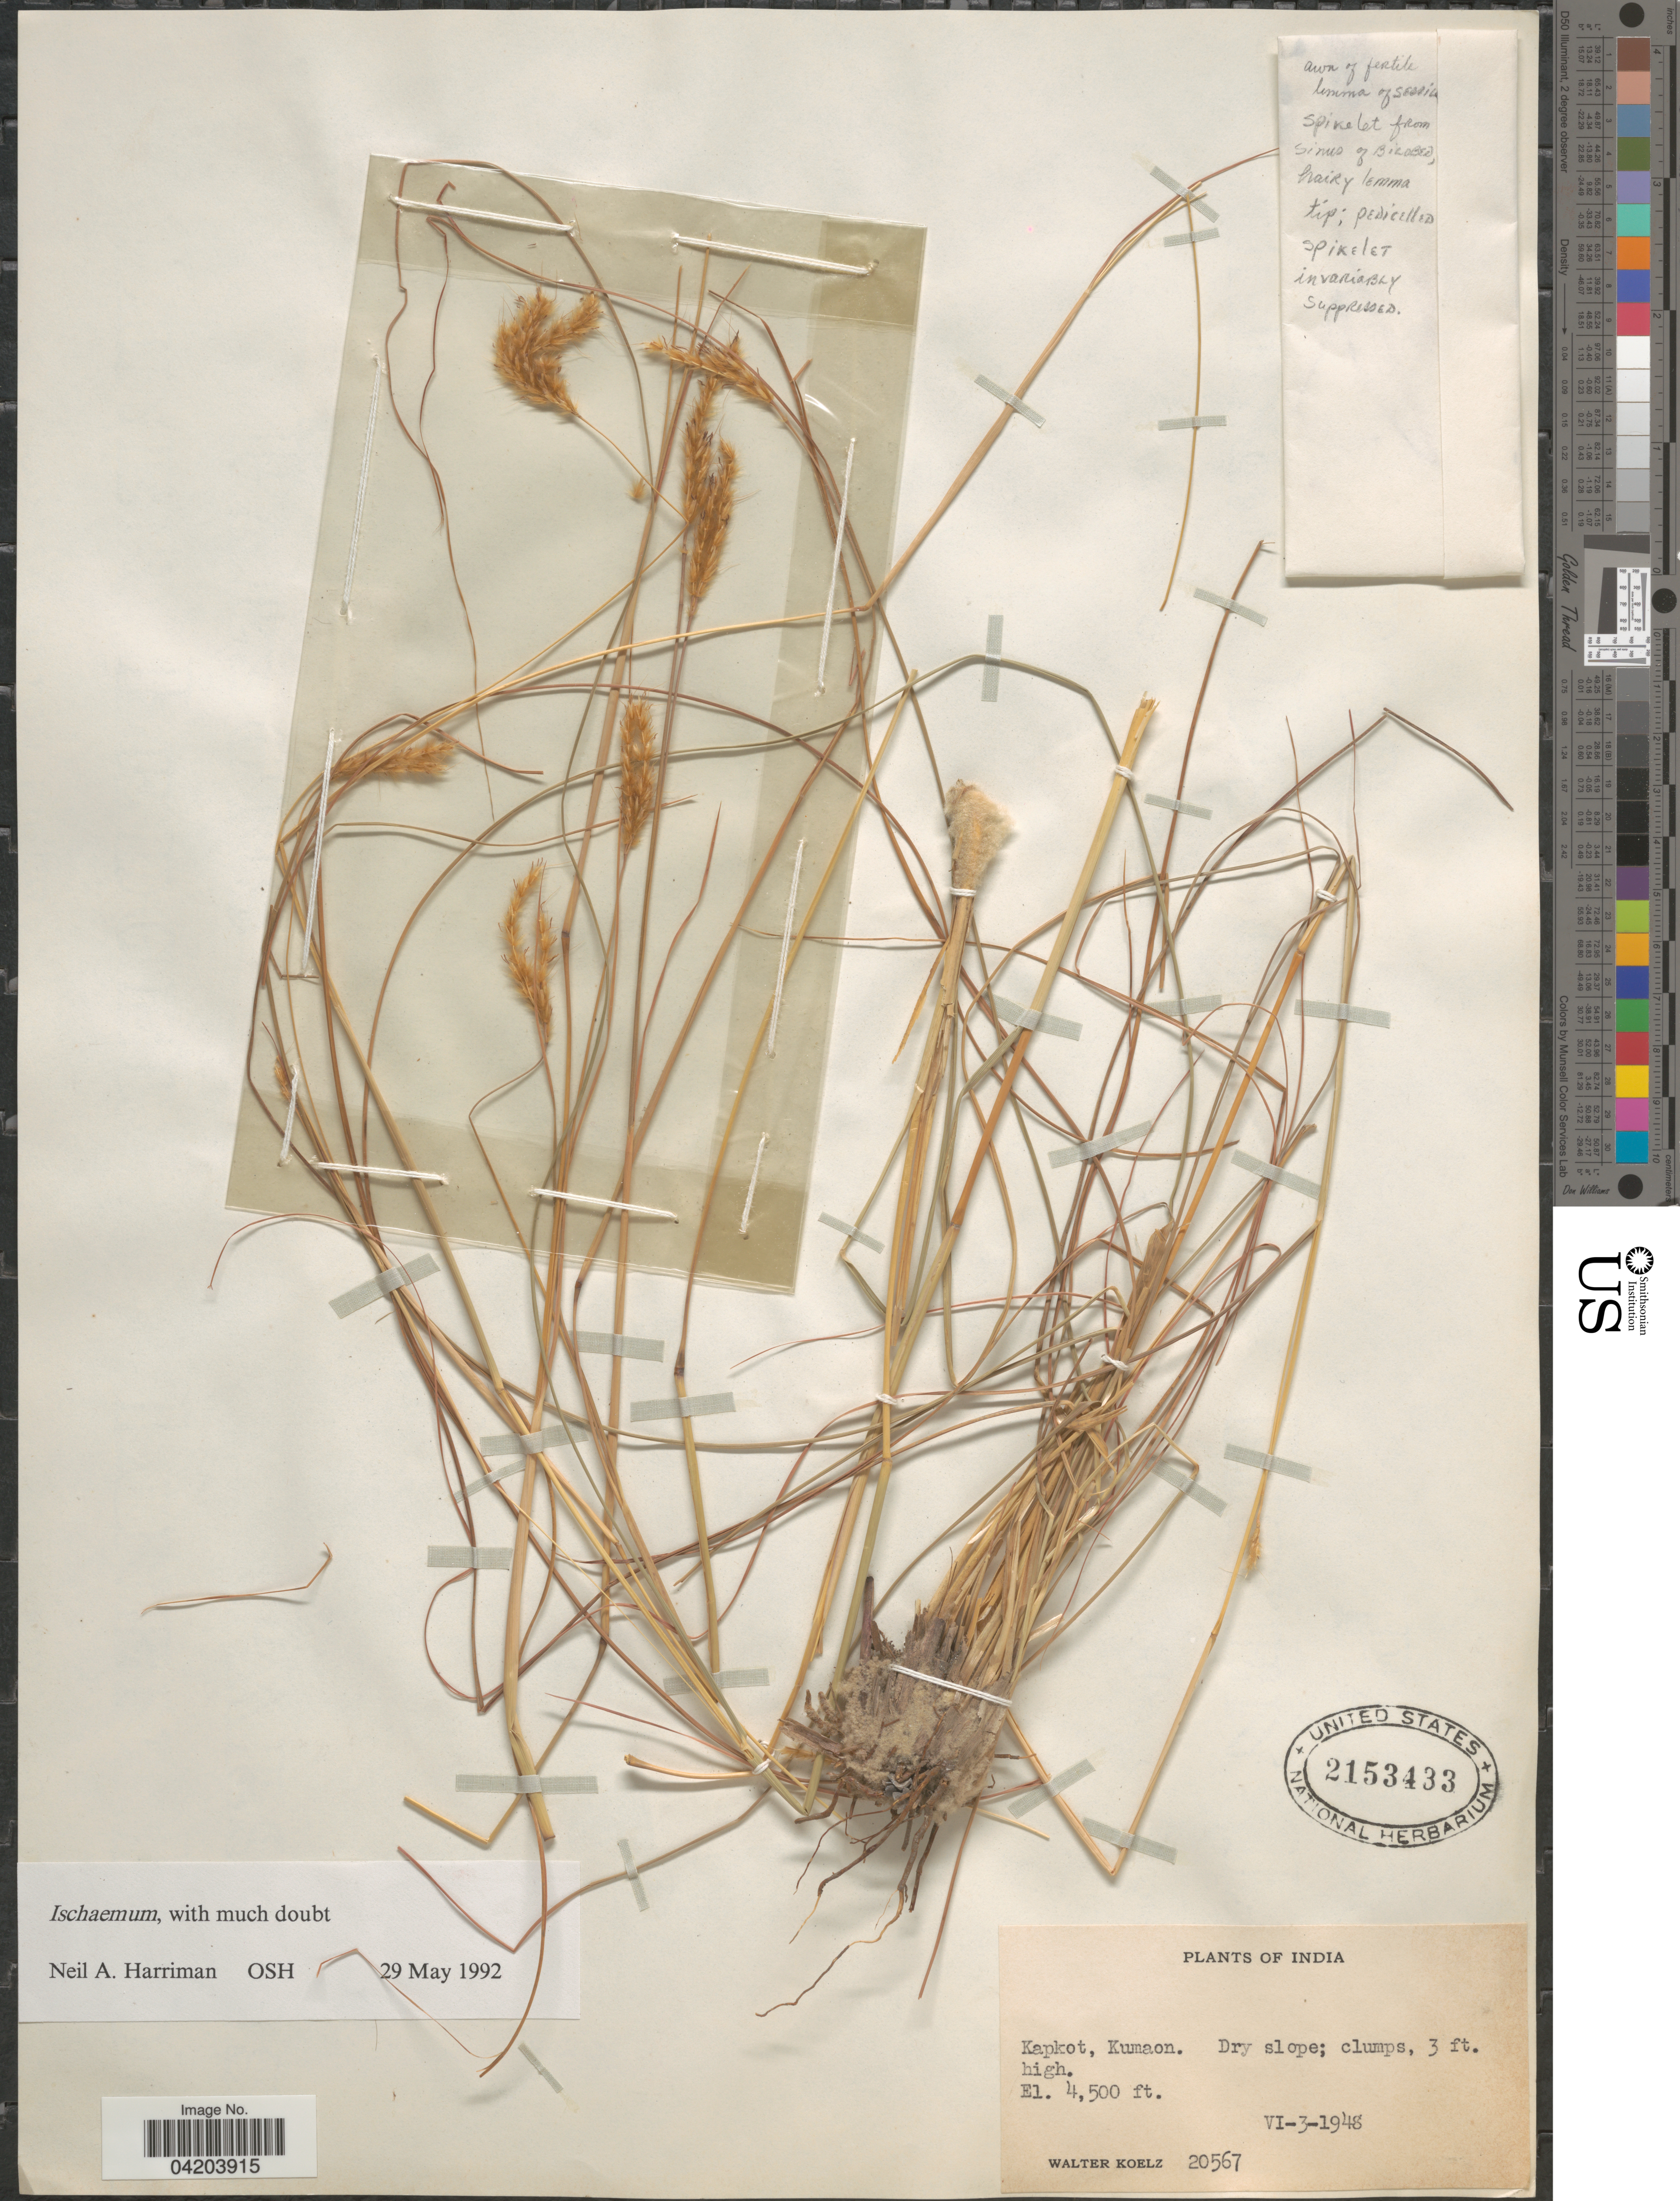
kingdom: Plantae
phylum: Tracheophyta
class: Liliopsida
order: Poales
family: Poaceae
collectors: W. N. Koelz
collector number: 20567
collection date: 1948-06-03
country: India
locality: Kapkot, Kumaon.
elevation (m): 1372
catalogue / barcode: US 2153433